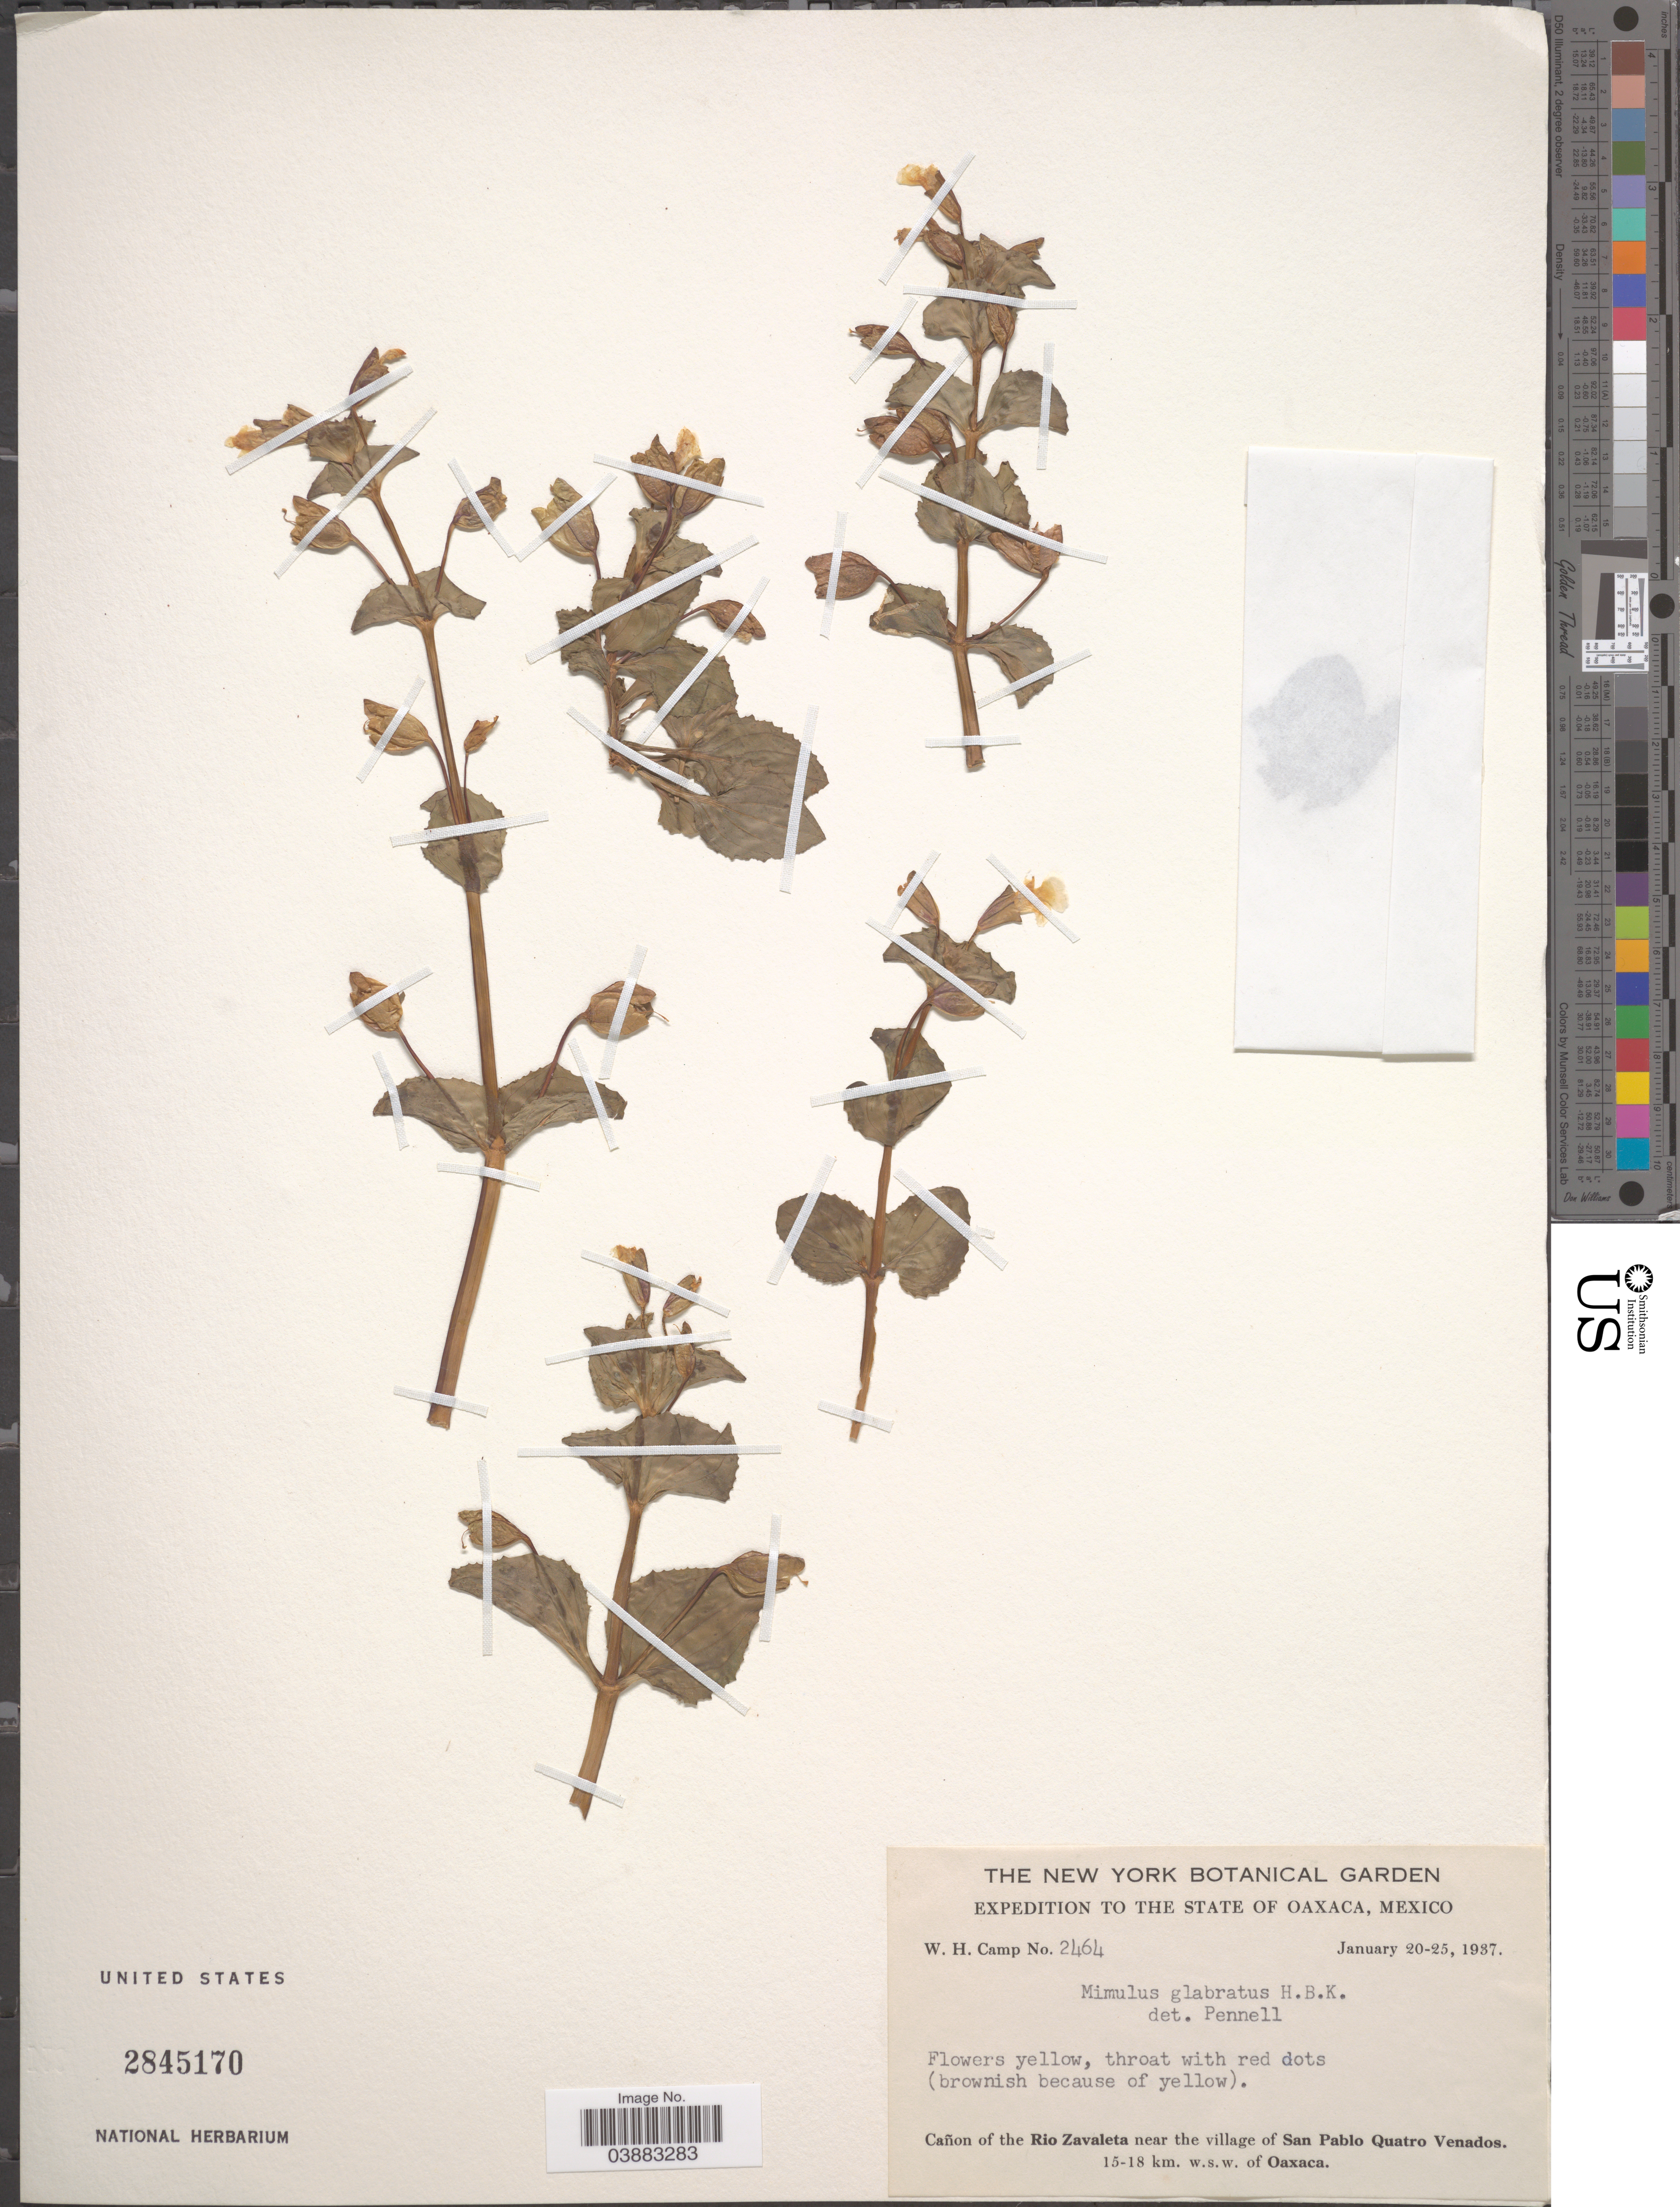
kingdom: Plantae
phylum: Tracheophyta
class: Magnoliopsida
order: Lamiales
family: Phrymaceae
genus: Mimulus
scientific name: Mimulus glabratus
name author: Kunth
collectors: W. H. Camp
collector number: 2464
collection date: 1937-01-20/1937-01-25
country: Mexico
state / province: Oaxaca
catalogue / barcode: US 2845170